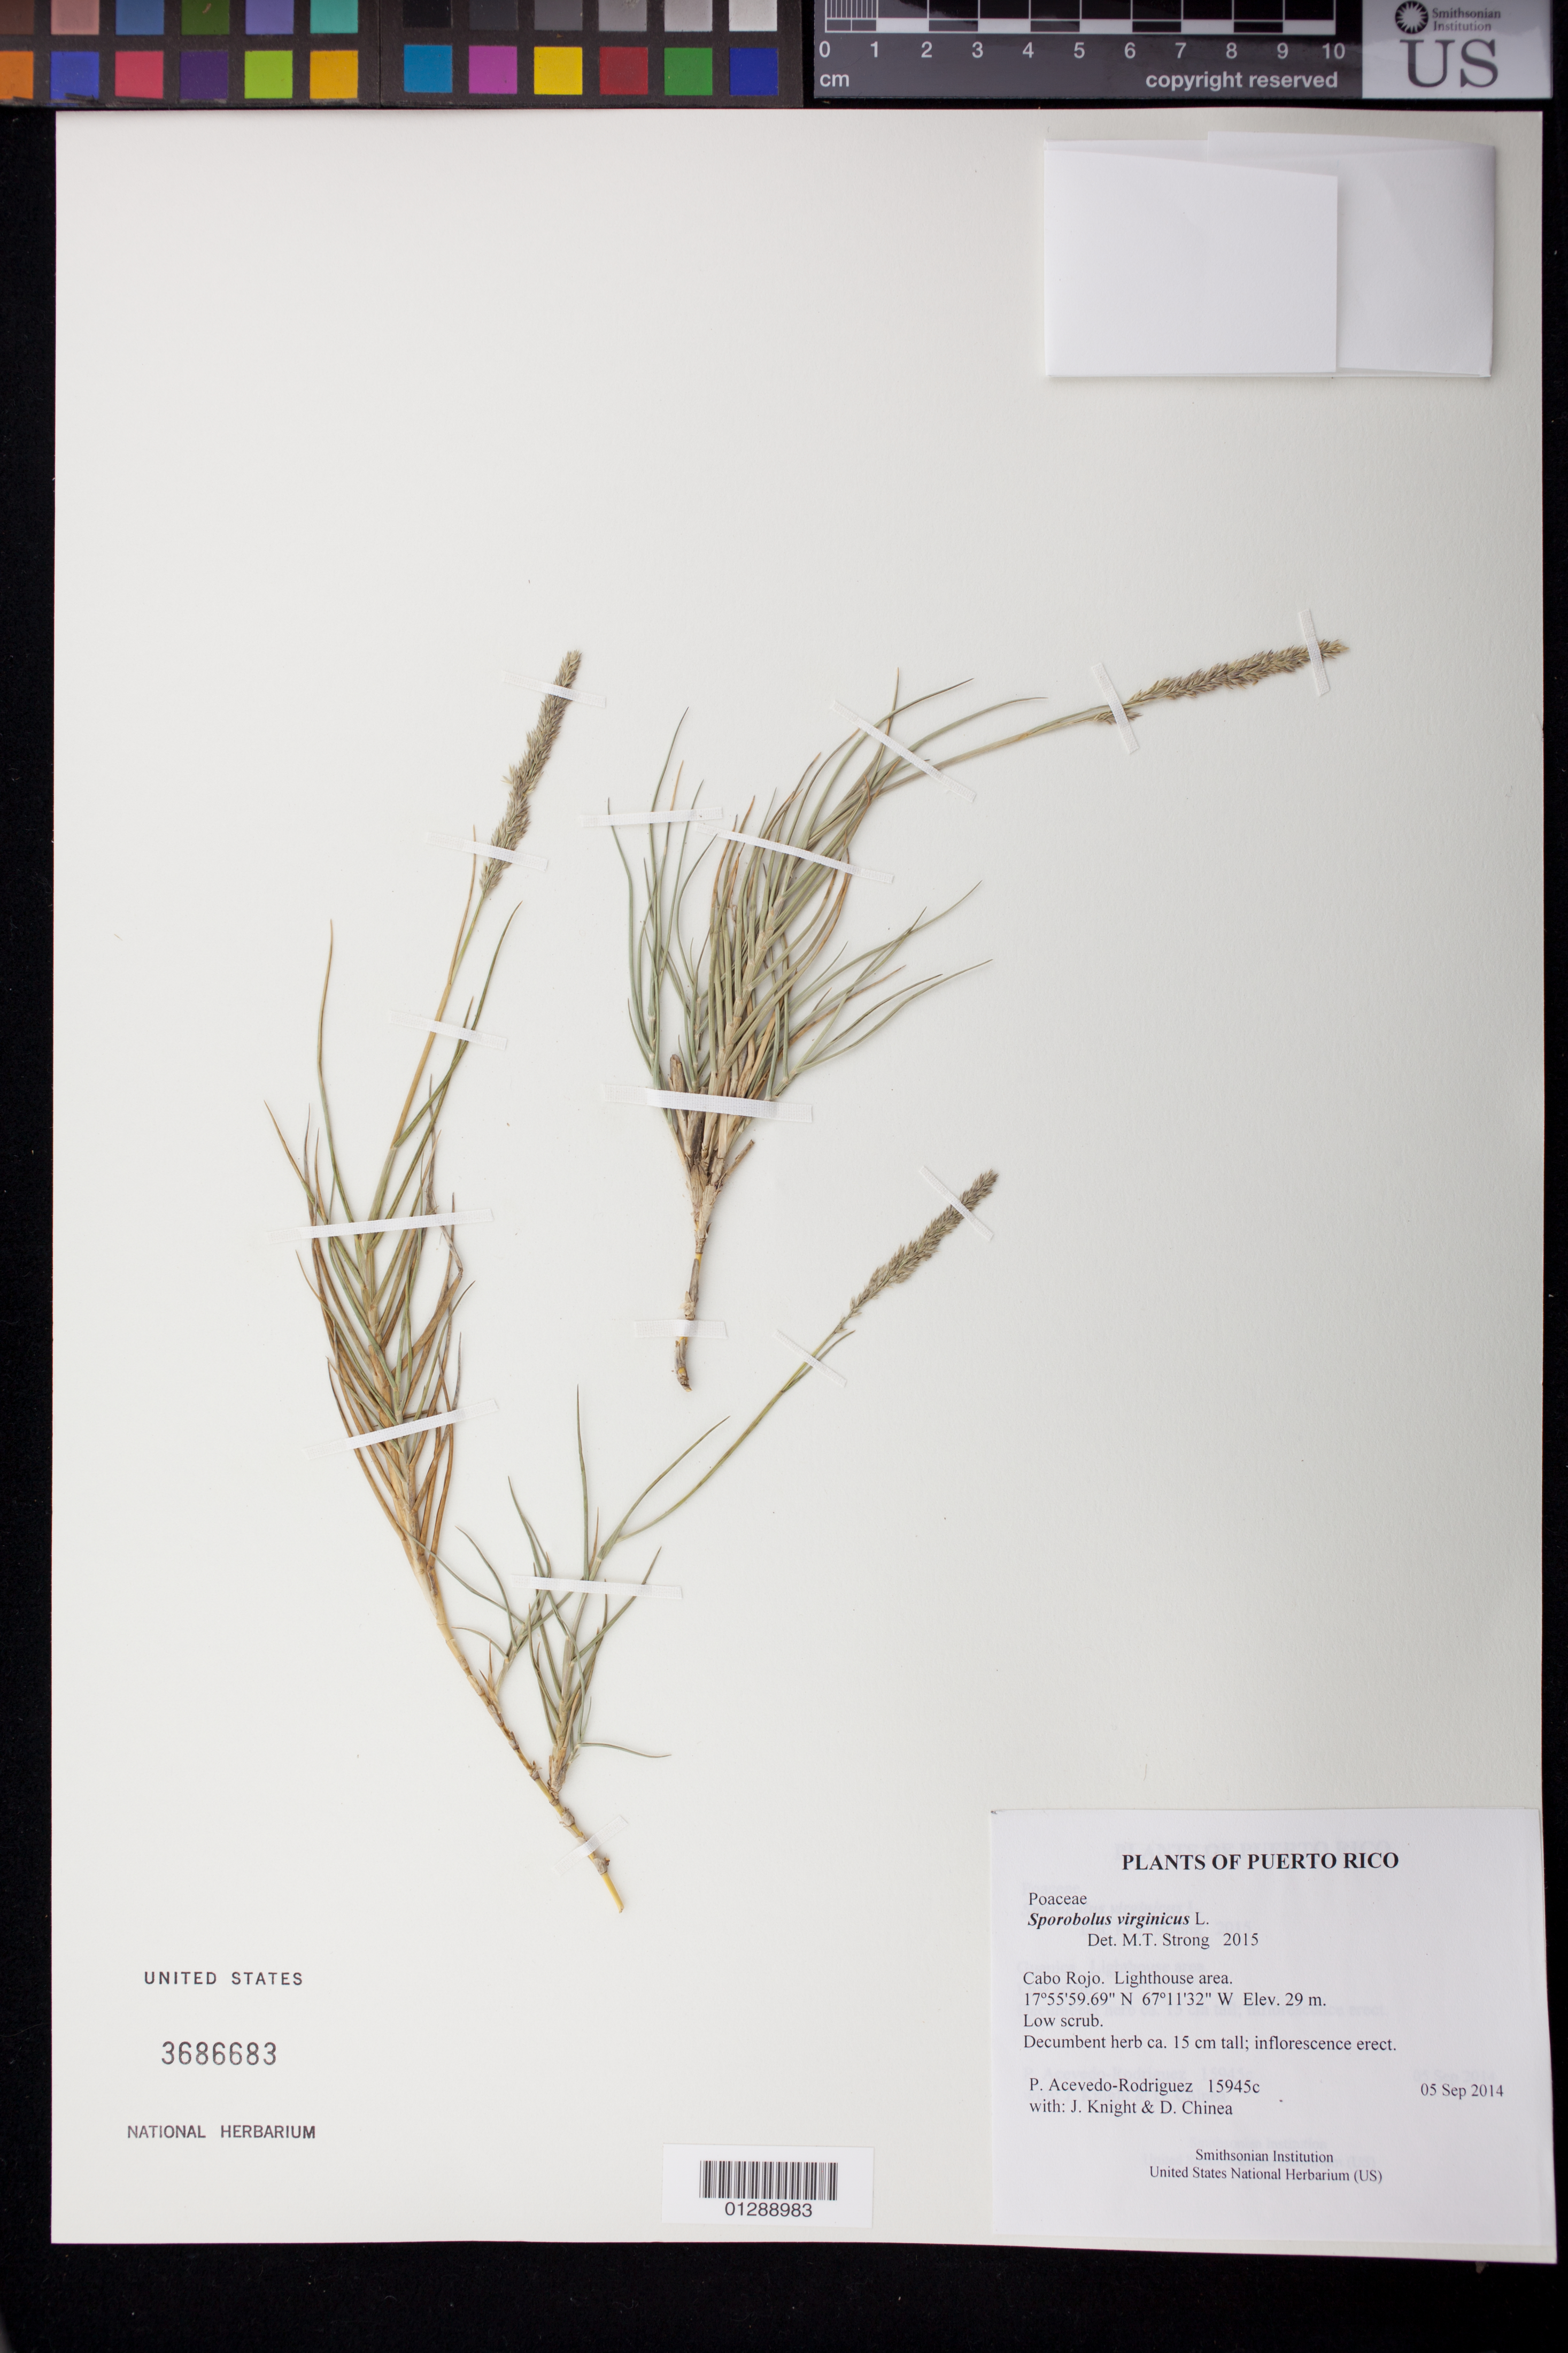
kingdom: Plantae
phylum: Tracheophyta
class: Liliopsida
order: Poales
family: Poaceae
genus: Sporobolus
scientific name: Sporobolus virginicus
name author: (L.) Kunth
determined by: Strong, M. T., (US), Smithsonian Institution - National Museum of Natural History (UNITED STATES)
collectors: P. Acevedo-Rodr., J. Knight & D. Chinea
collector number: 15945c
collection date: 2014-09-05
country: Puerto Rico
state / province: Cabo Rojo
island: Puerto Rico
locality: Lighthouse area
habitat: Low scrub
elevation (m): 29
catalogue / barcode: US 3686683